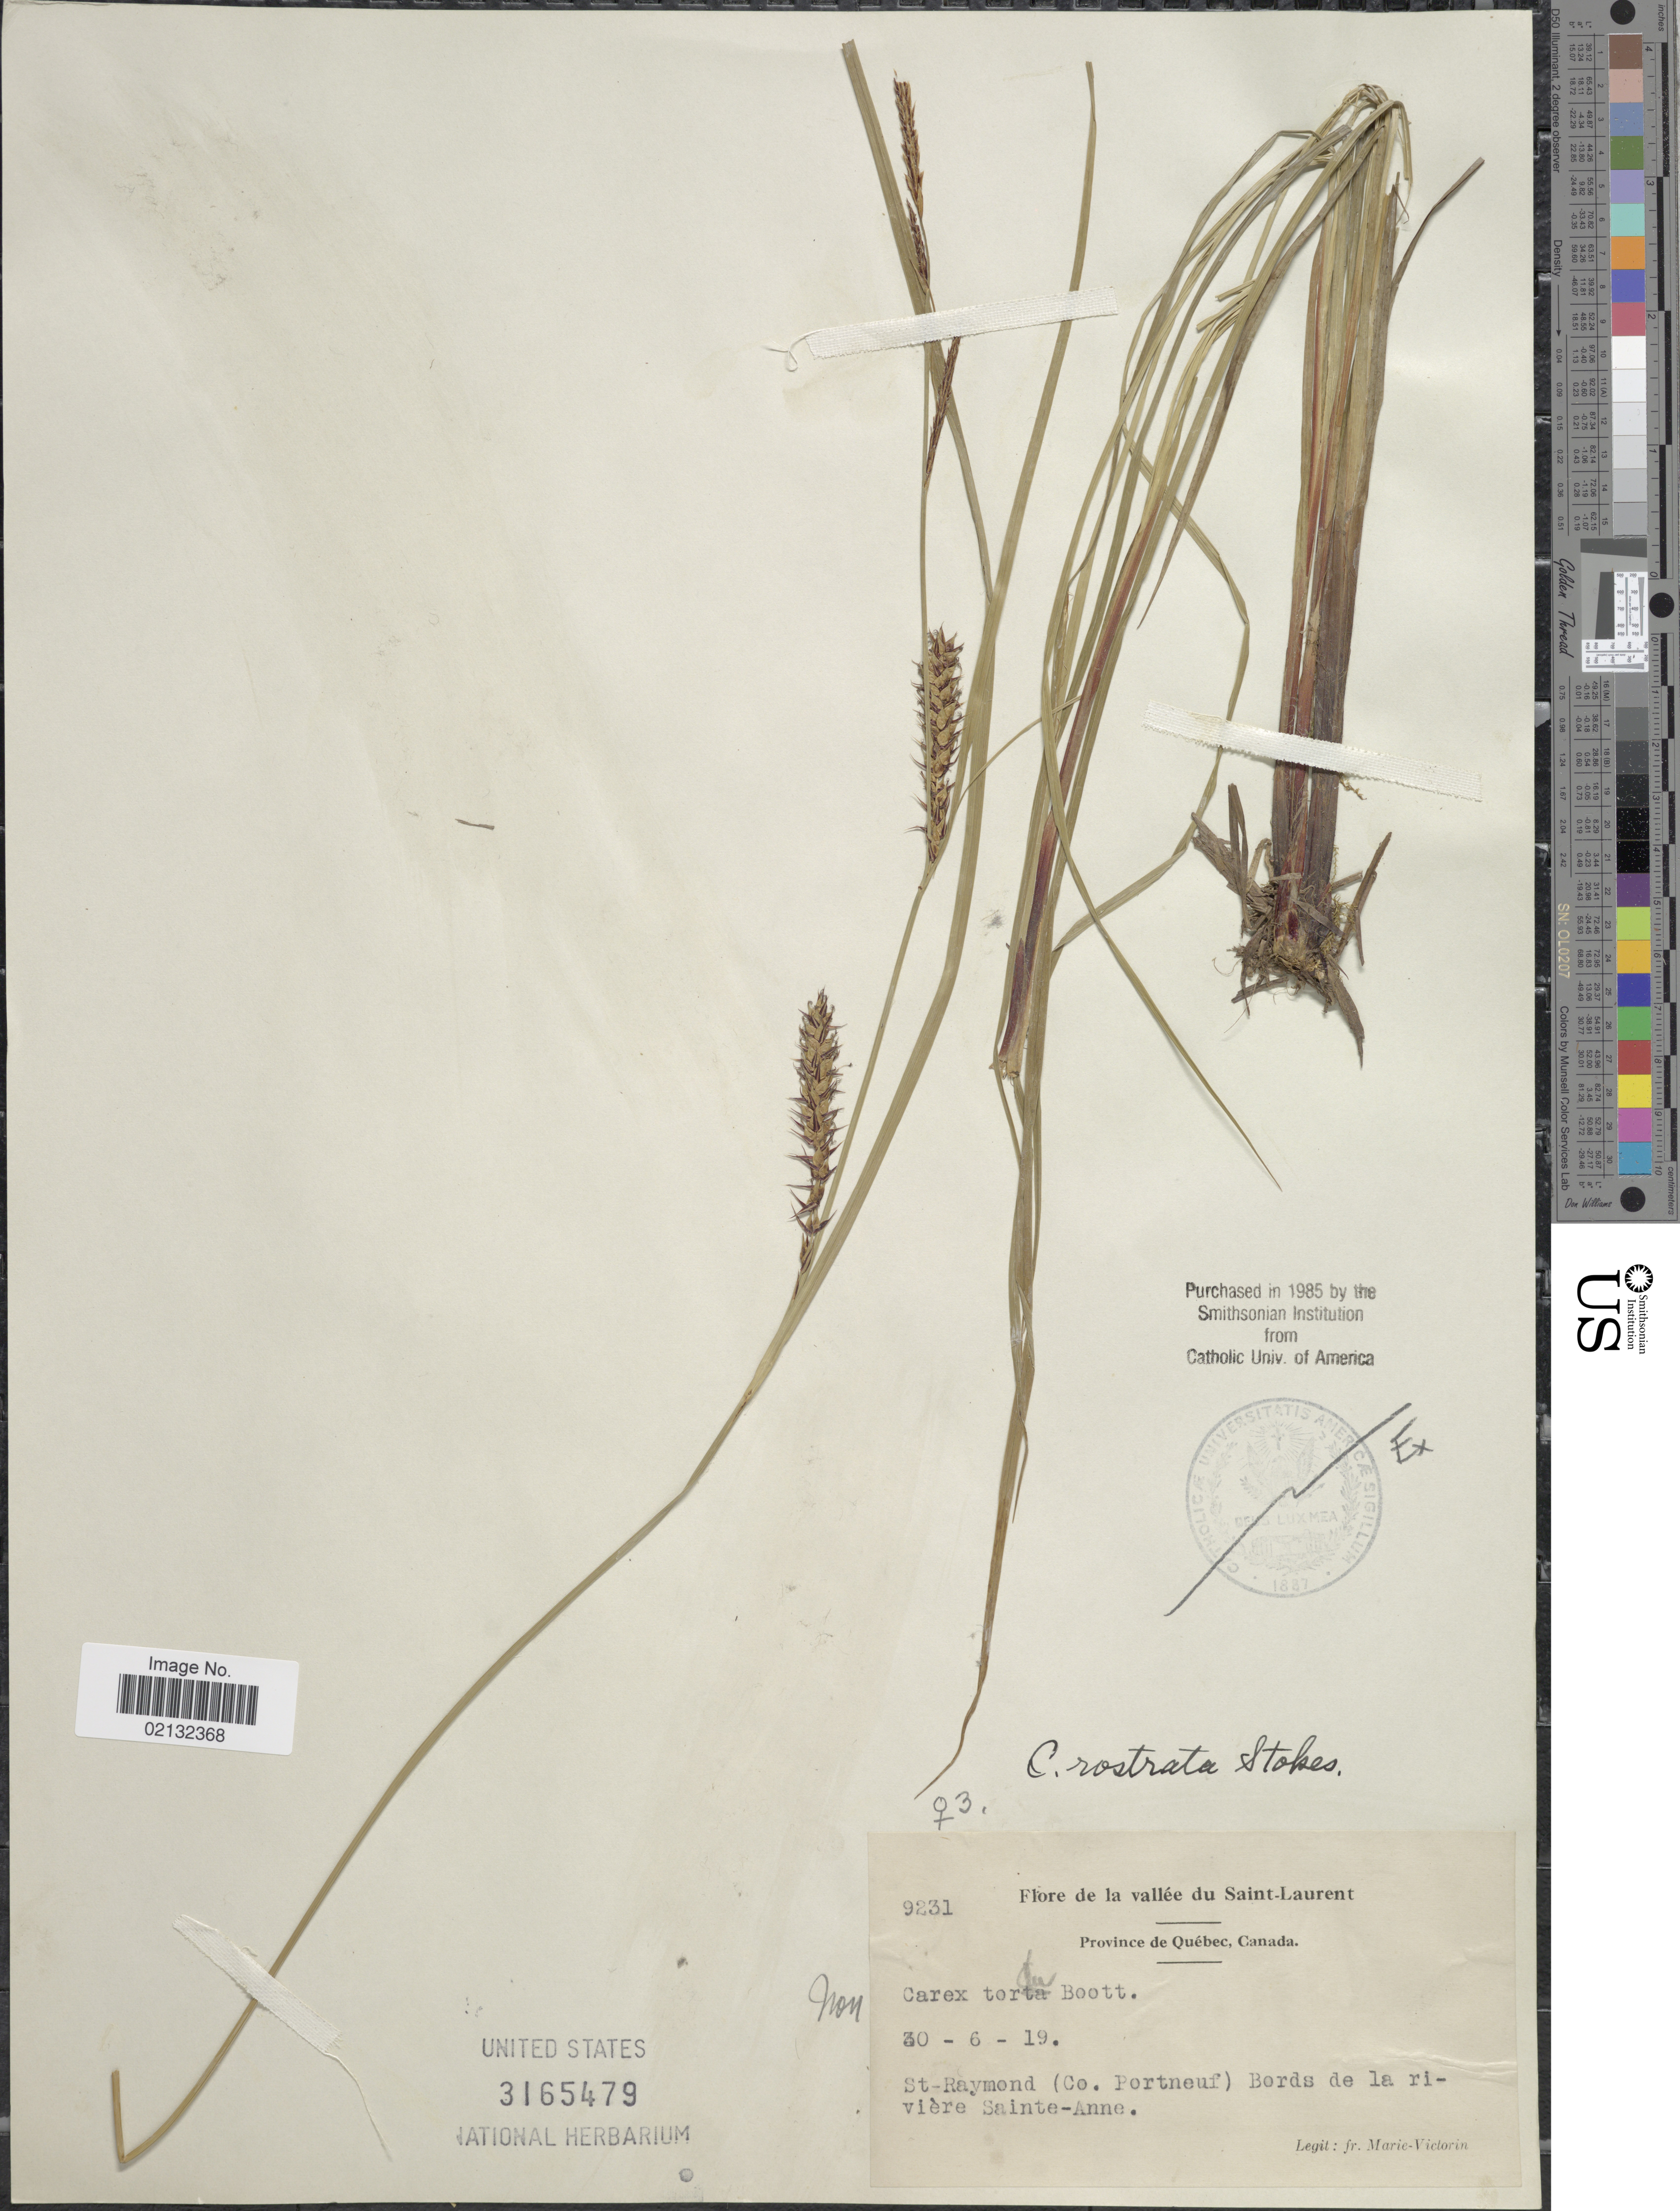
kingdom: Plantae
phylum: Tracheophyta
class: Liliopsida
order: Poales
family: Cyperaceae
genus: Carex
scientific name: Carex rostrata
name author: Stokes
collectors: Fr. Marie-Victorin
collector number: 9231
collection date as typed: Transcribed d/m/y: 30/6/19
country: Canada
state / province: Quebec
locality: De la vallee du Saint-Laurent, St. Raymond (Co. Portneuf) Bords de la riviere Sainte-Anne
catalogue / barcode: US 3165479